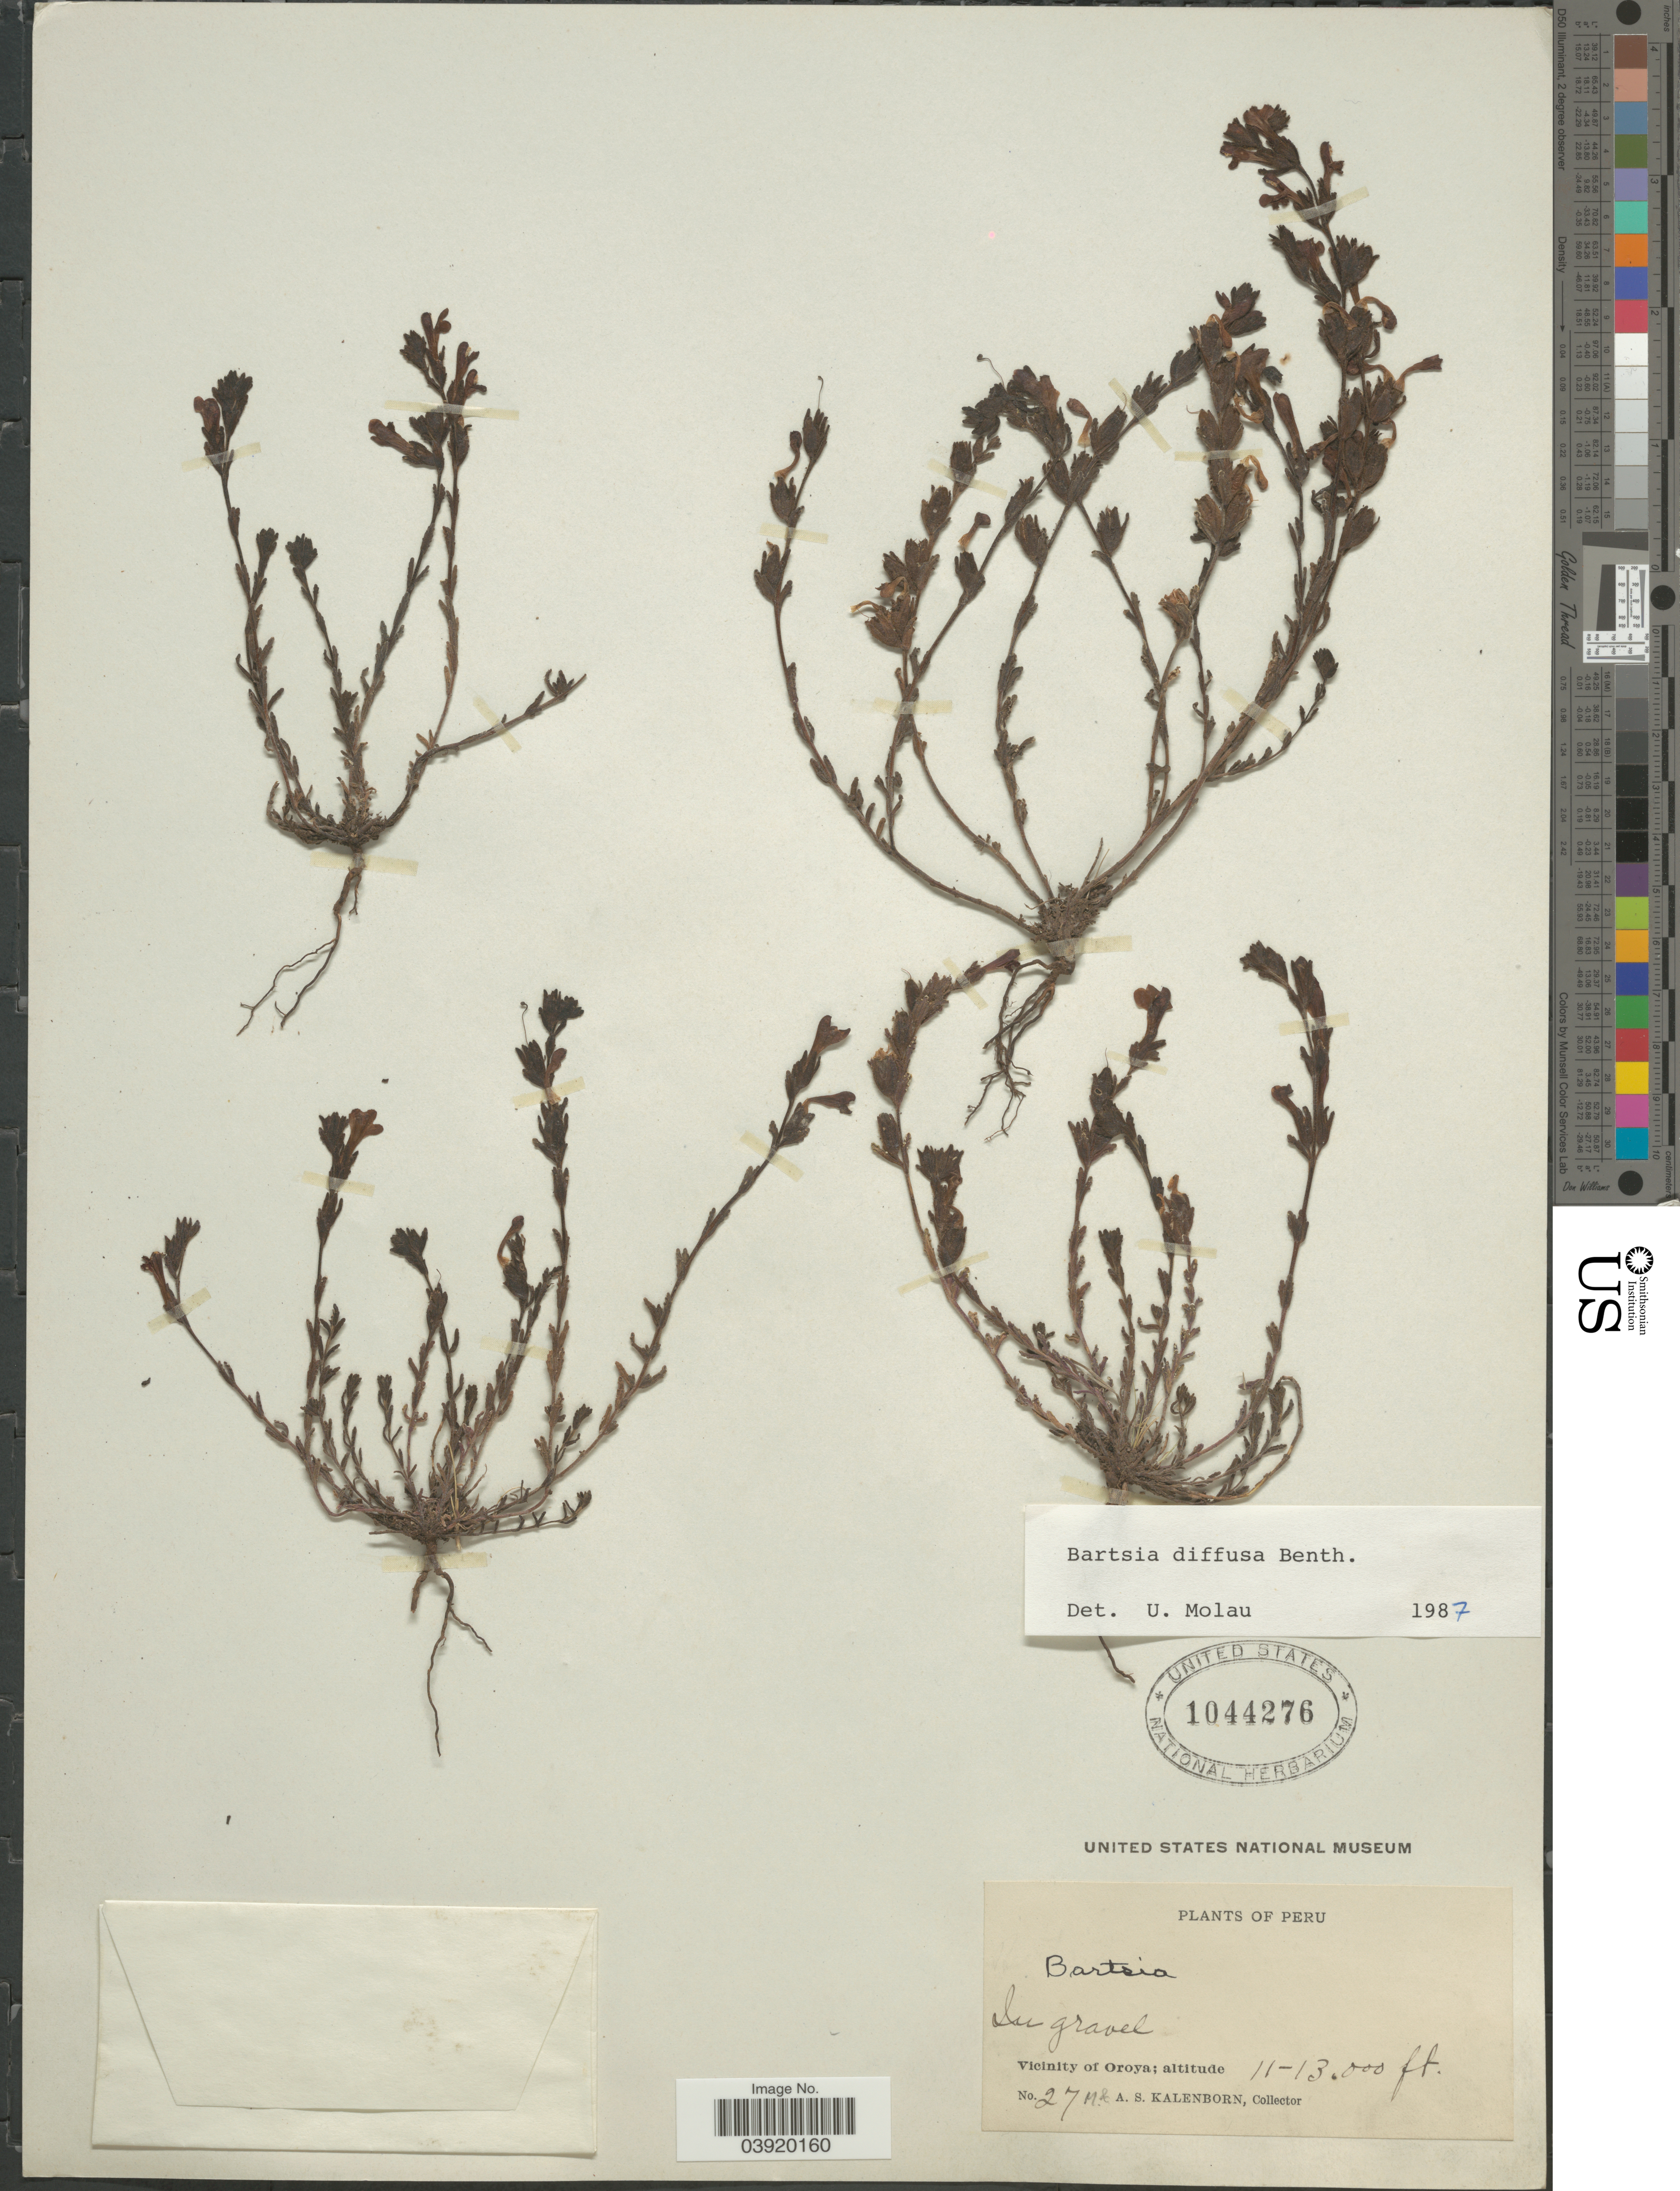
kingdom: Plantae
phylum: Tracheophyta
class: Magnoliopsida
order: Lamiales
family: Orobanchaceae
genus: Bartsia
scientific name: Bartsia diffusa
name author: Benth.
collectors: M. Kalenborn & A. Kalenborn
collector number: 27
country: Peru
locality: Vicinity of Oroya.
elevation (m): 3353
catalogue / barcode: US 1044276